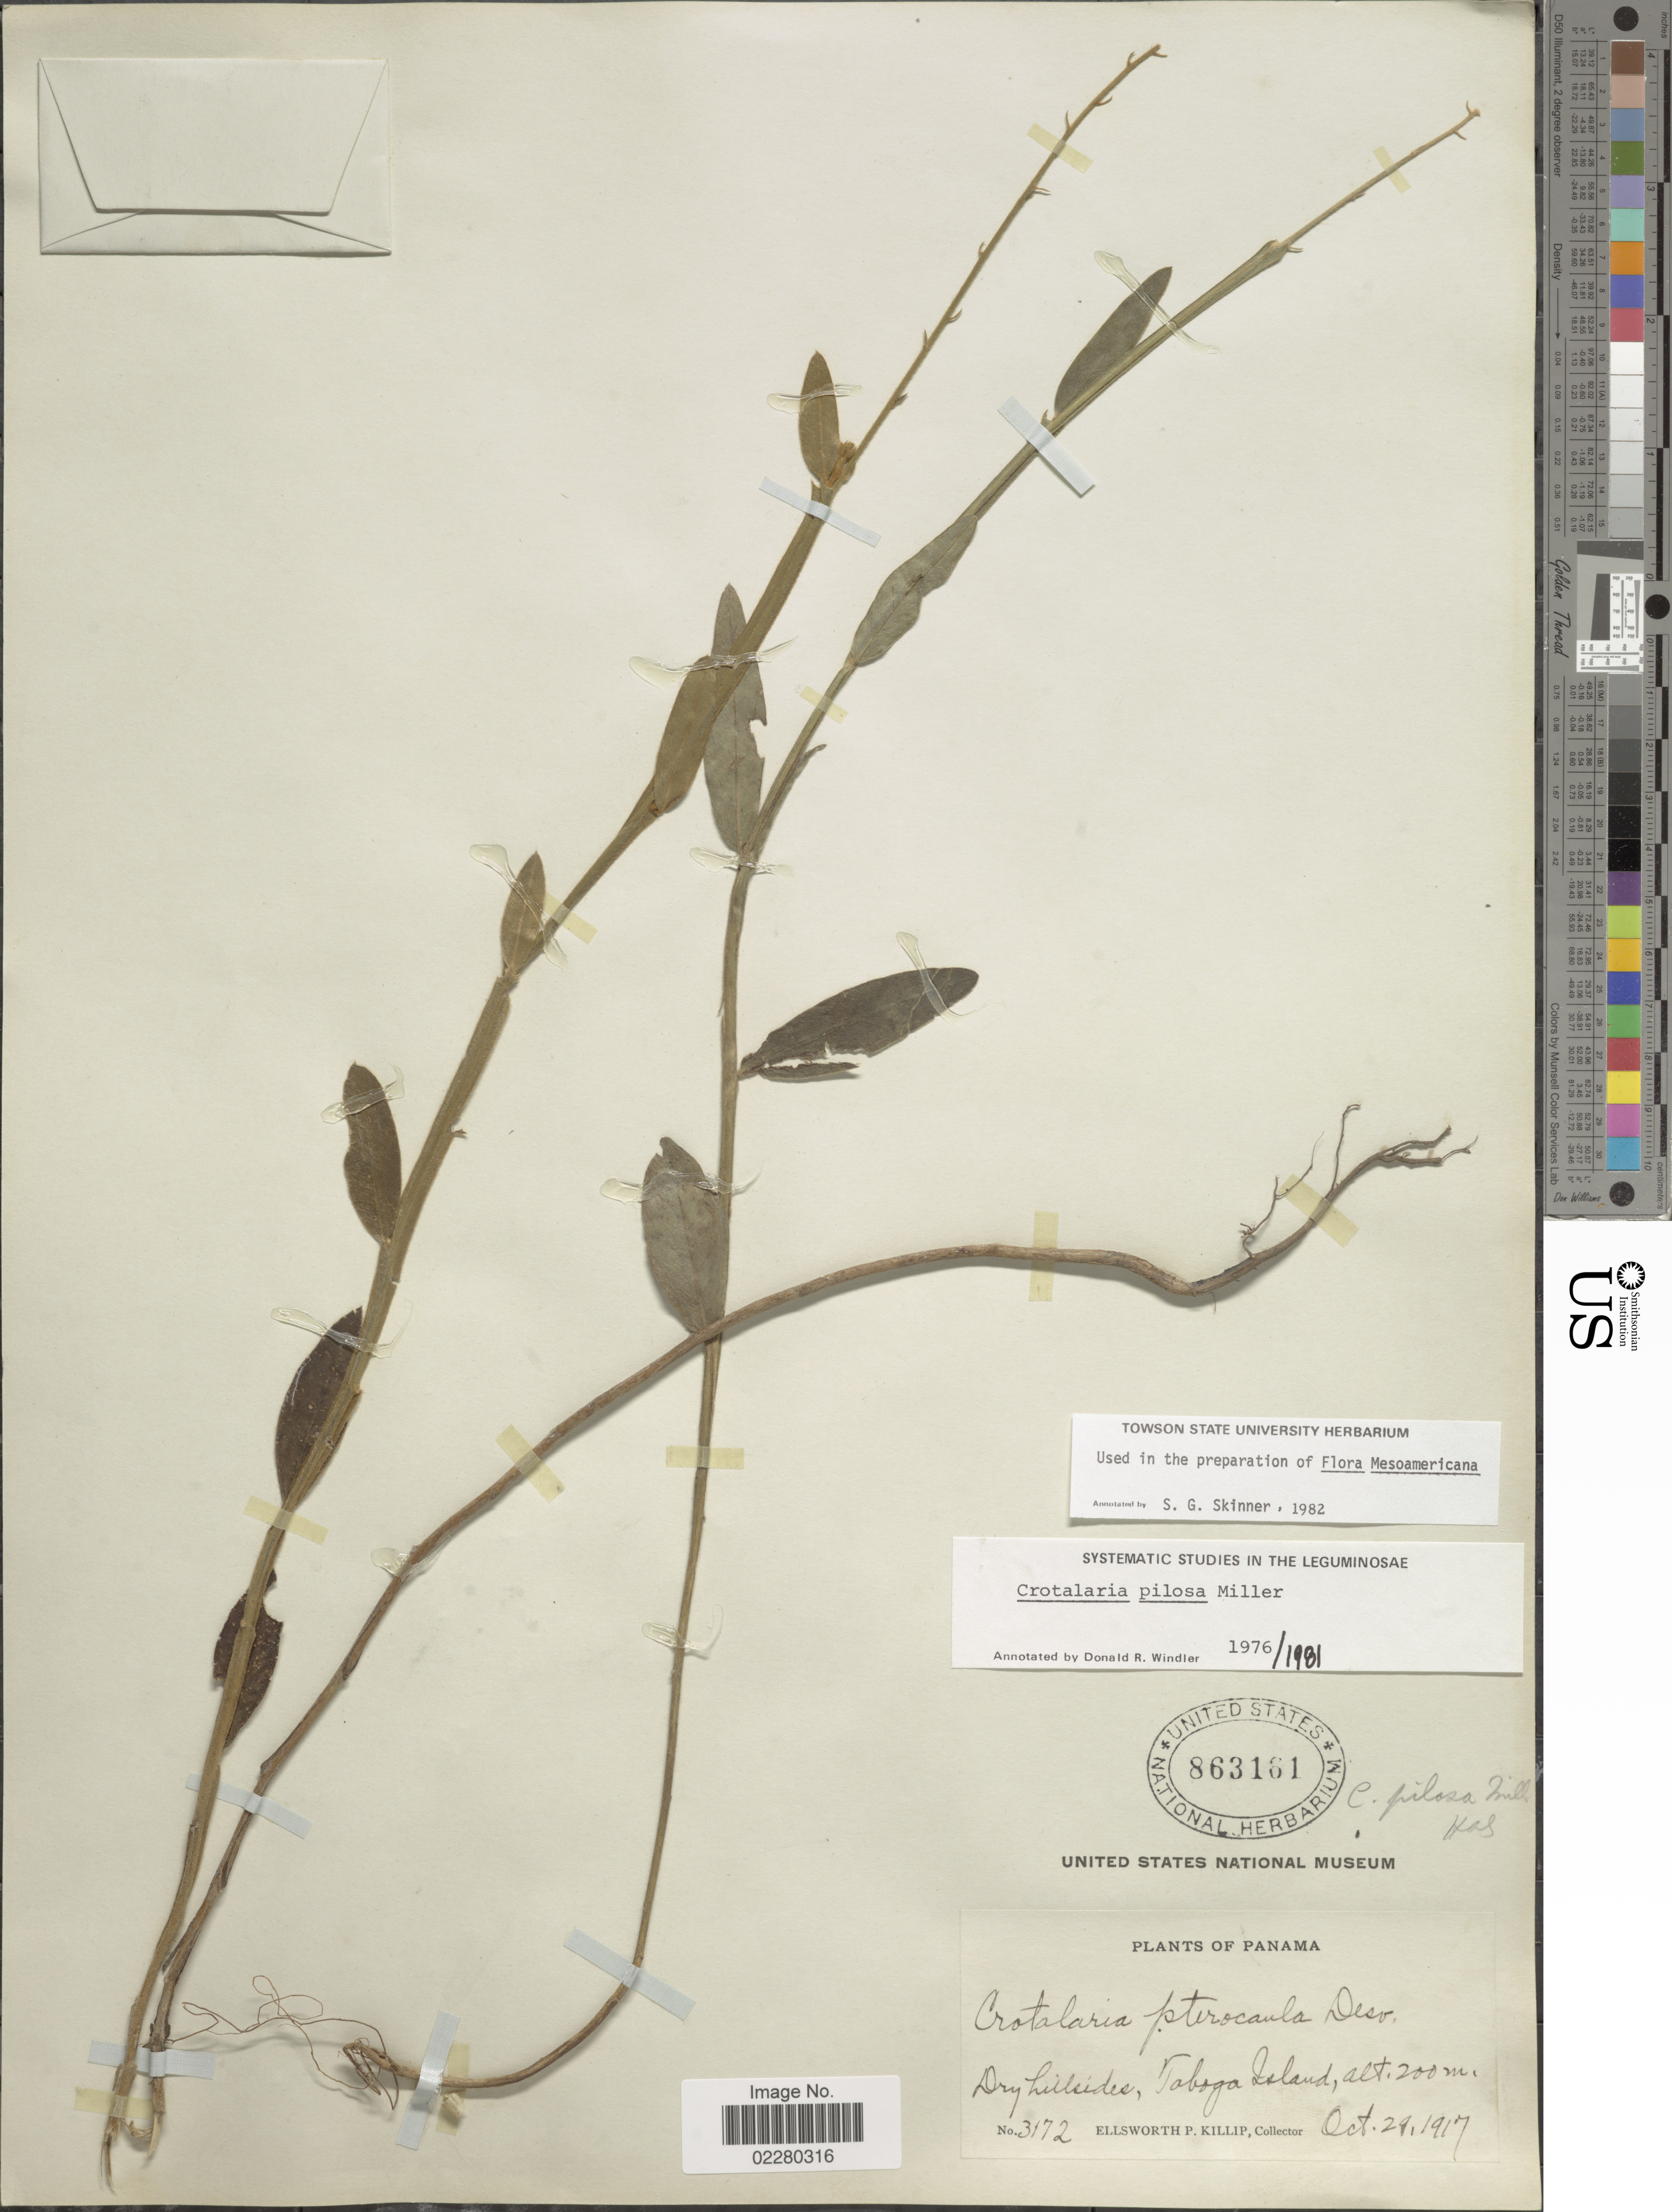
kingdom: Plantae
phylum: Tracheophyta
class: Magnoliopsida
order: Fabales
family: Fabaceae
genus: Crotalaria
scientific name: Crotalaria pilosa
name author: Mill.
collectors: E. P. Killip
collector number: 3172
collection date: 1917-10-29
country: Panama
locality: Dry hillsides, Tobago Island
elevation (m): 200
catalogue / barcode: US 863161